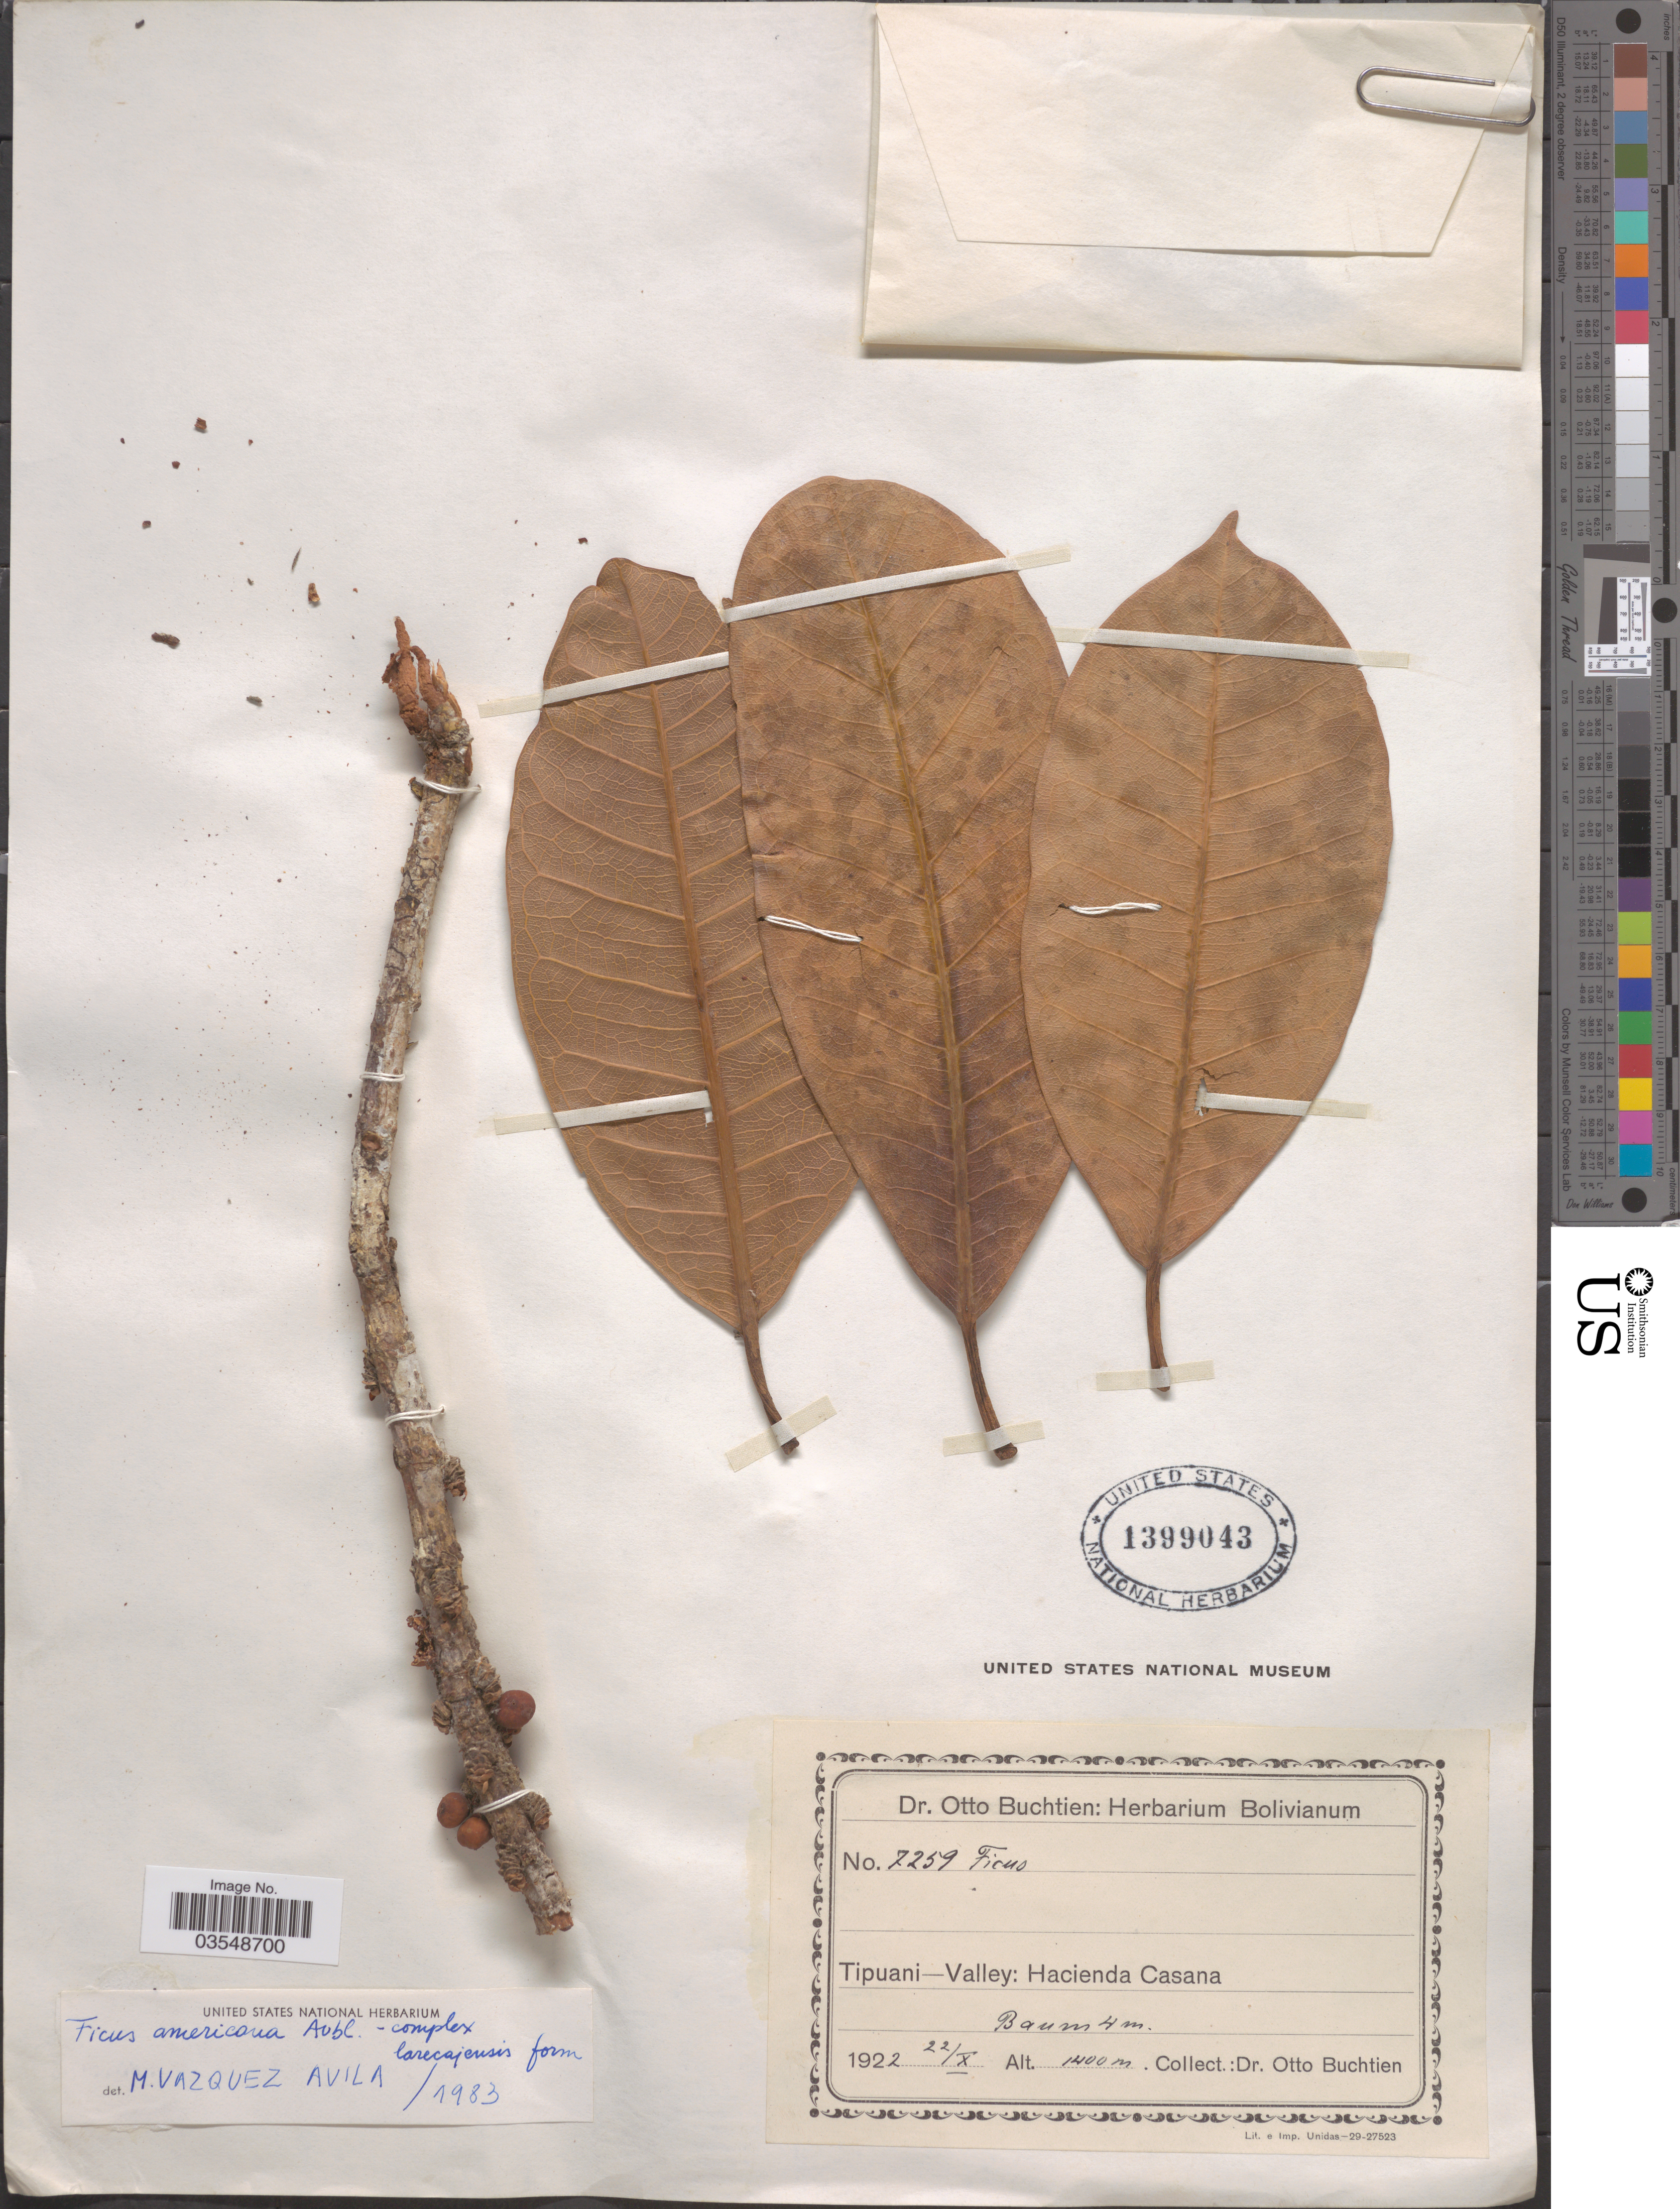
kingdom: Plantae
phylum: Tracheophyta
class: Magnoliopsida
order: Rosales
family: Moraceae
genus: Ficus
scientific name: Ficus larecajensis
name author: Standl.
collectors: O. Buchtien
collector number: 7259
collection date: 1922-10-22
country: Bolivia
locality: Tipuani- Valley: Hacienda Casana.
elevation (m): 1400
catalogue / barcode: US 1399043